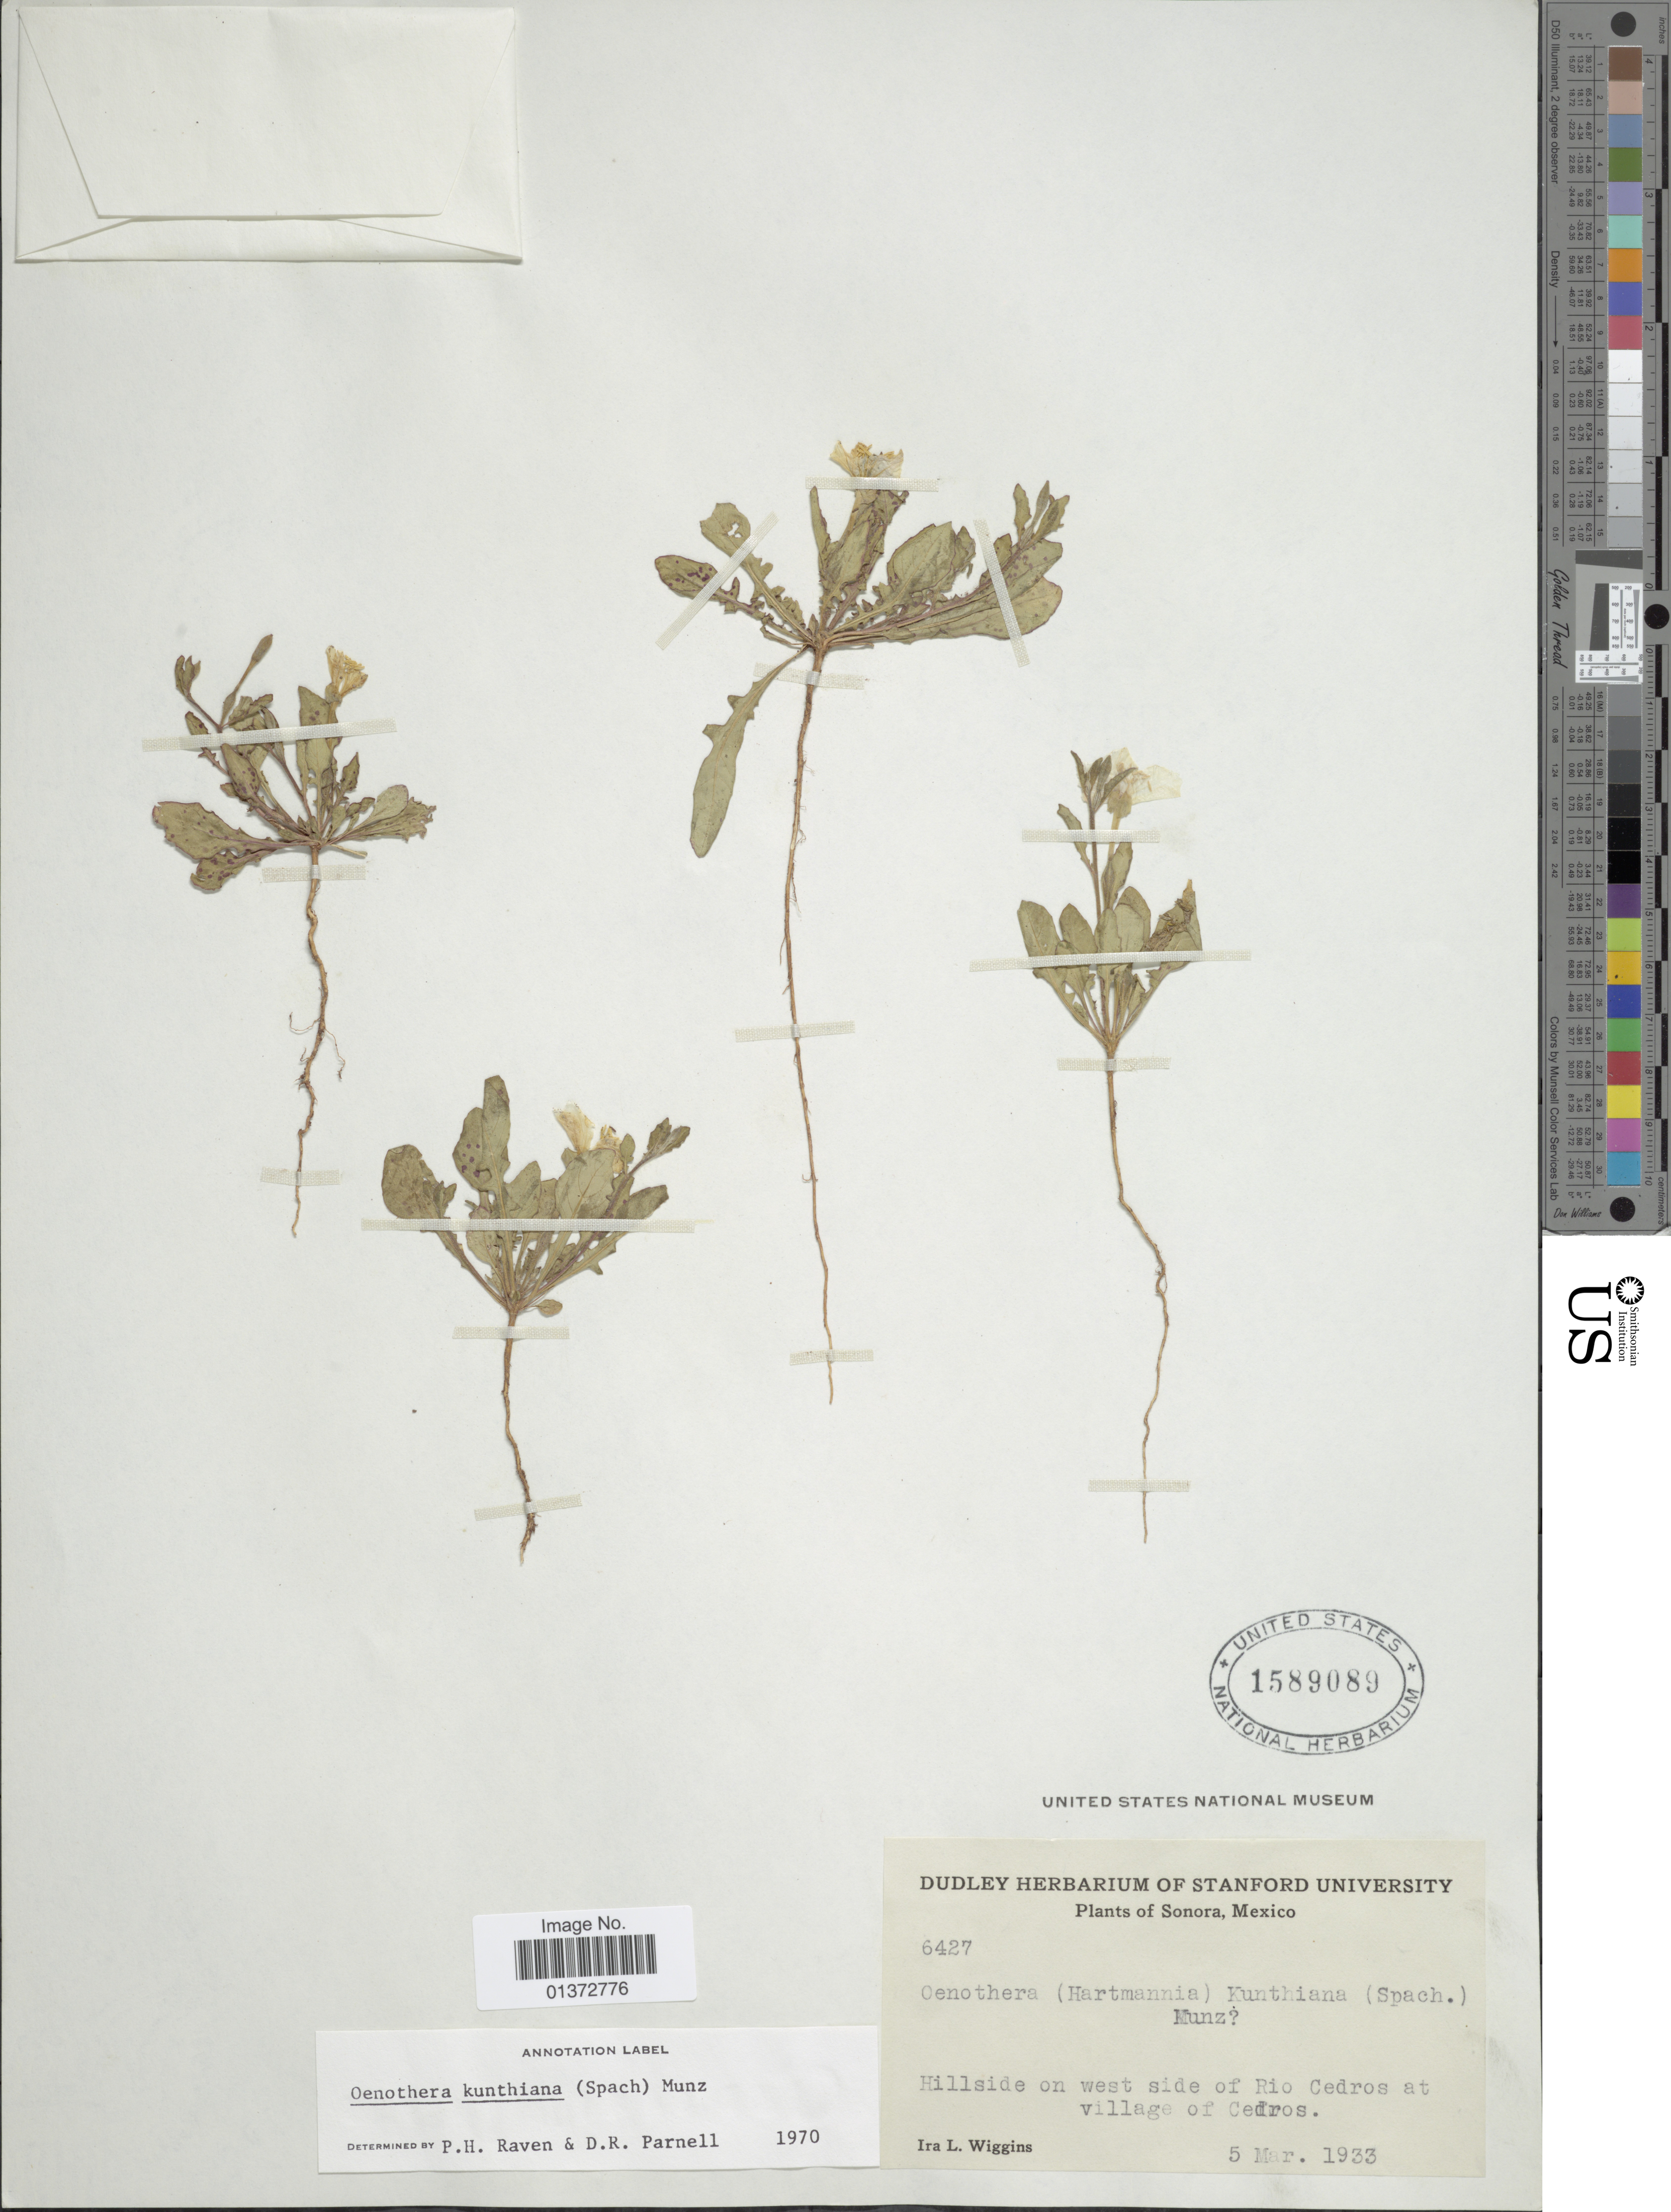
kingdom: Plantae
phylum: Tracheophyta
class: Magnoliopsida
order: Myrtales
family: Onagraceae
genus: Oenothera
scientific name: Oenothera kunthiana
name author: (Spach) Munz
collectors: I. L. Wiggins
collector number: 6427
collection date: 1933-03-05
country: Mexico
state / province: Sonora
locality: Hillside on west side of Rio Cedros at village of Cedros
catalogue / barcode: US 1589089